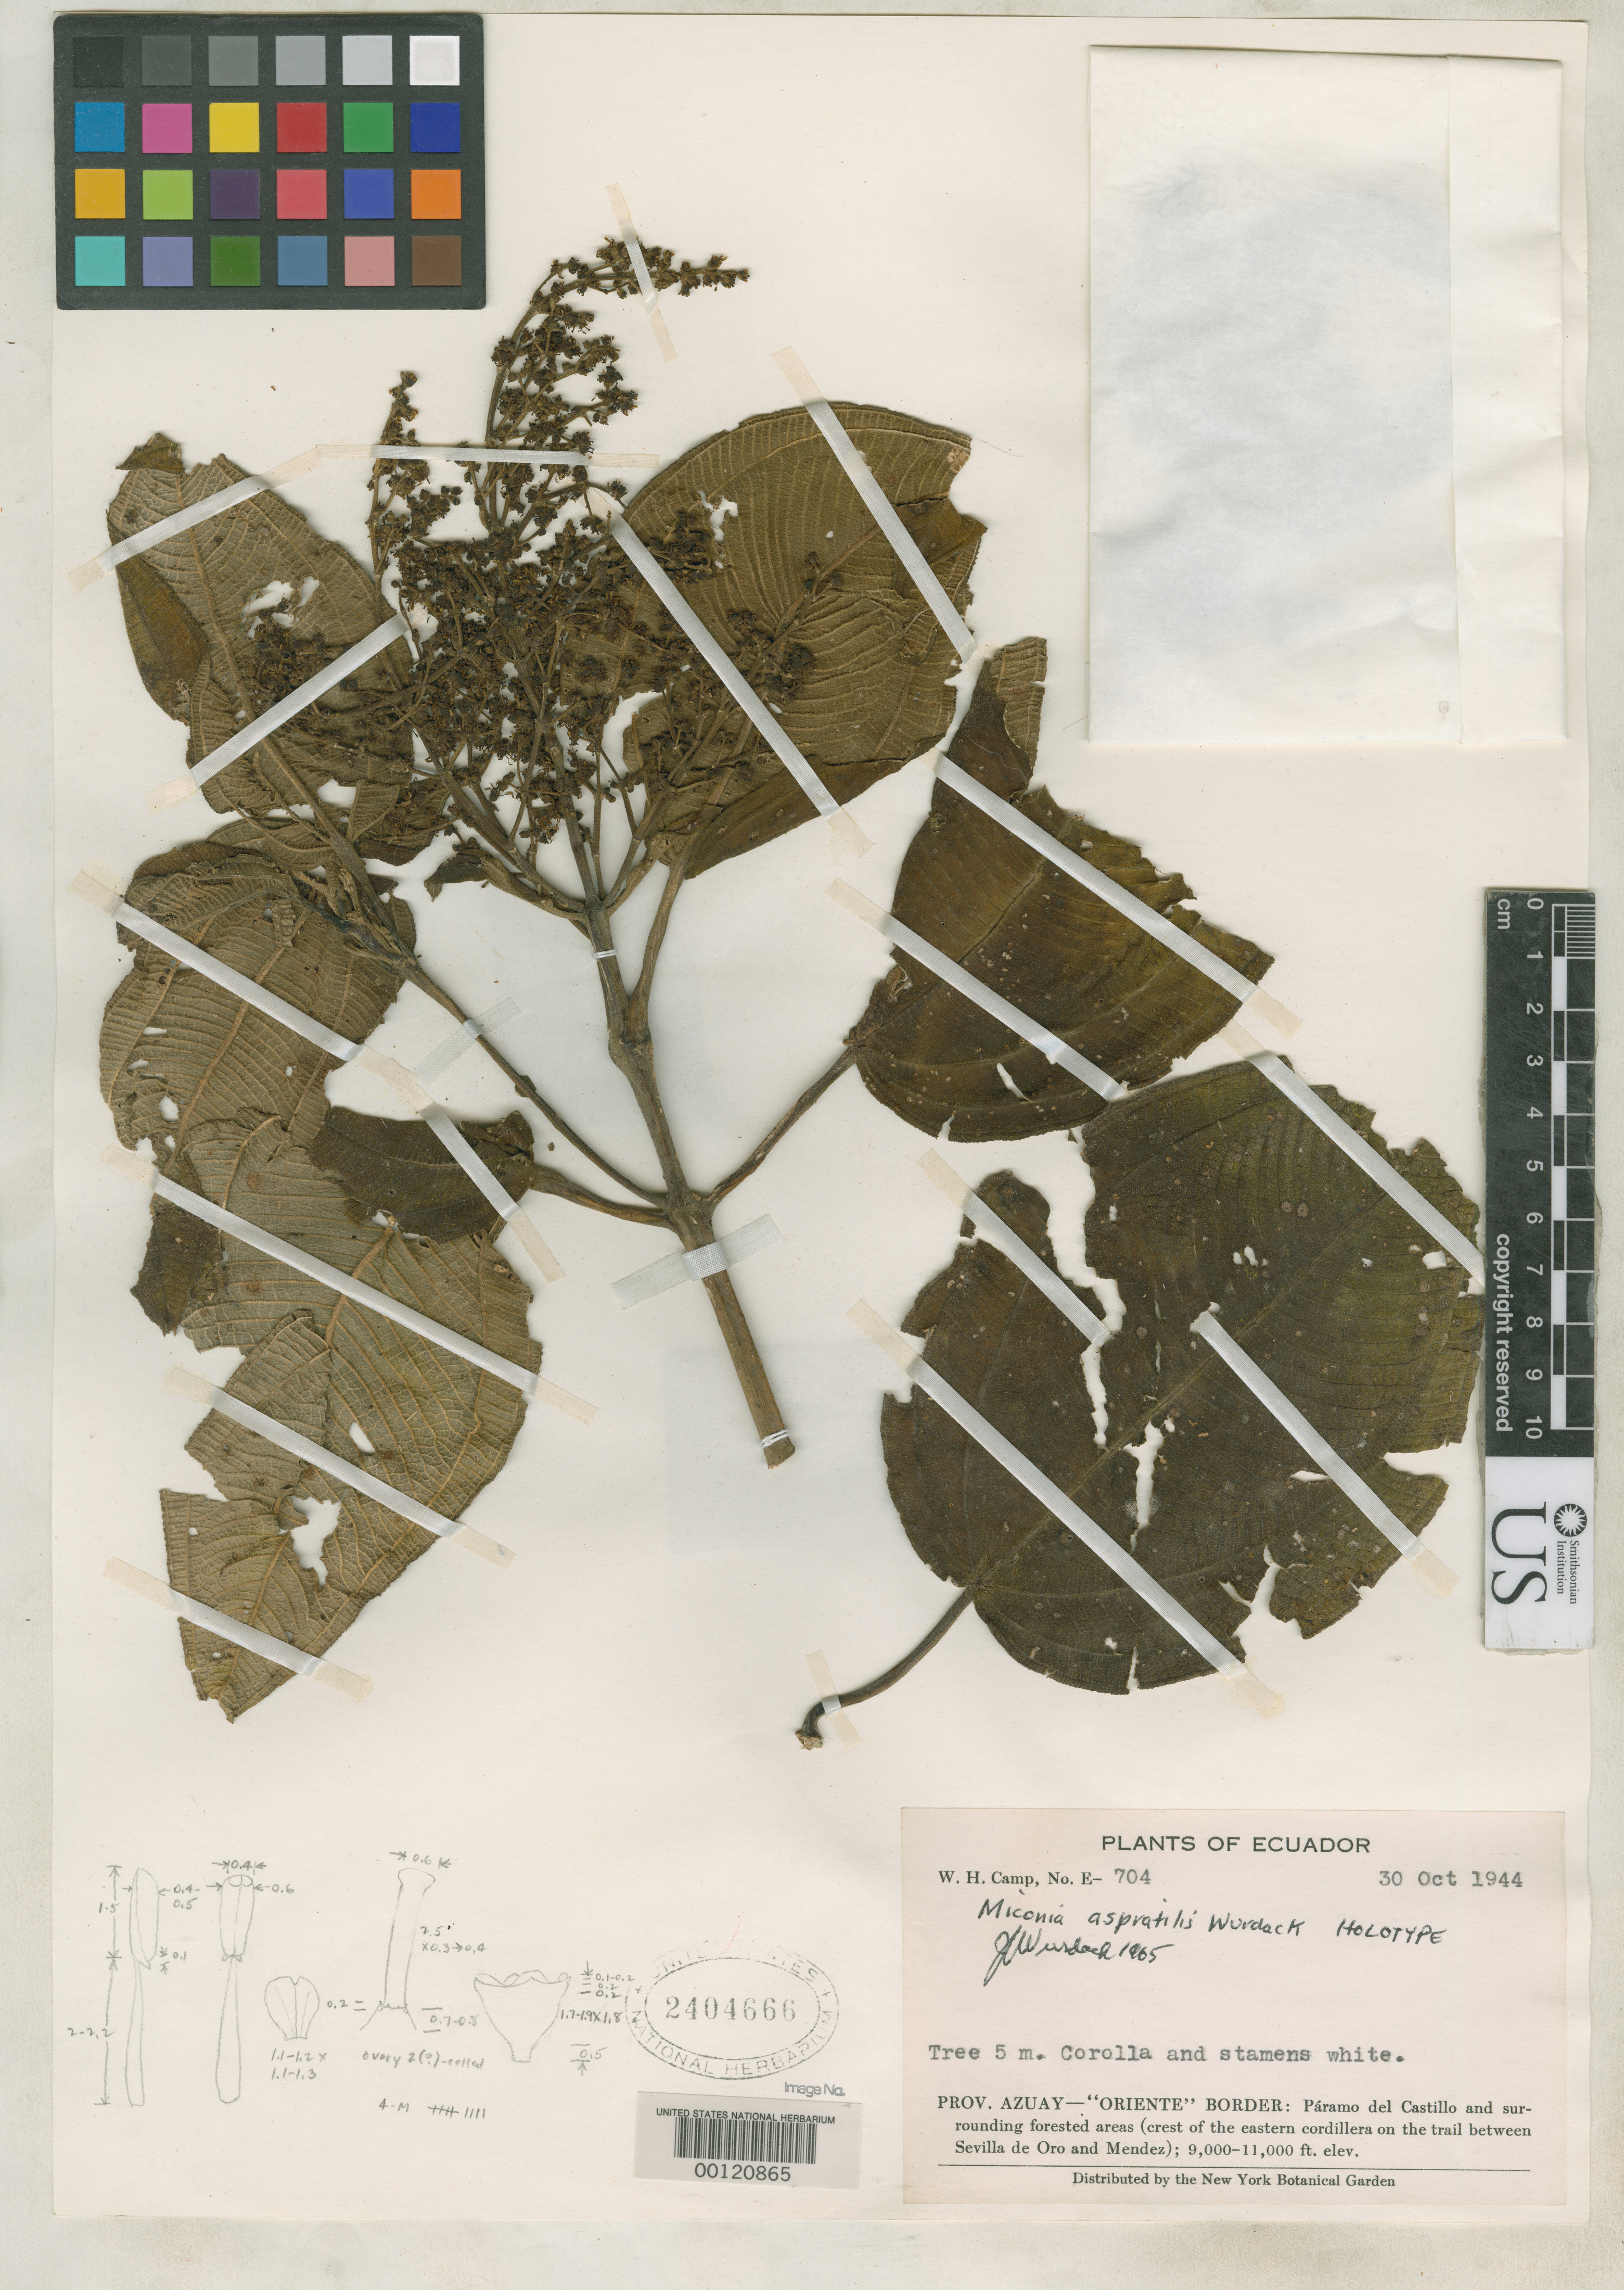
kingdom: Plantae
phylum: Tracheophyta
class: Magnoliopsida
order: Myrtales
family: Melastomataceae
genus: Miconia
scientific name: Miconia aspratilis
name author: Wurdack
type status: Holotype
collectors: W. H. Camp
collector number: E-704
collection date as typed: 30 Oct 1944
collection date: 1944-10-30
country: Ecuador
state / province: Azuay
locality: Paramo del Castillo.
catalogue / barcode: US 2404666